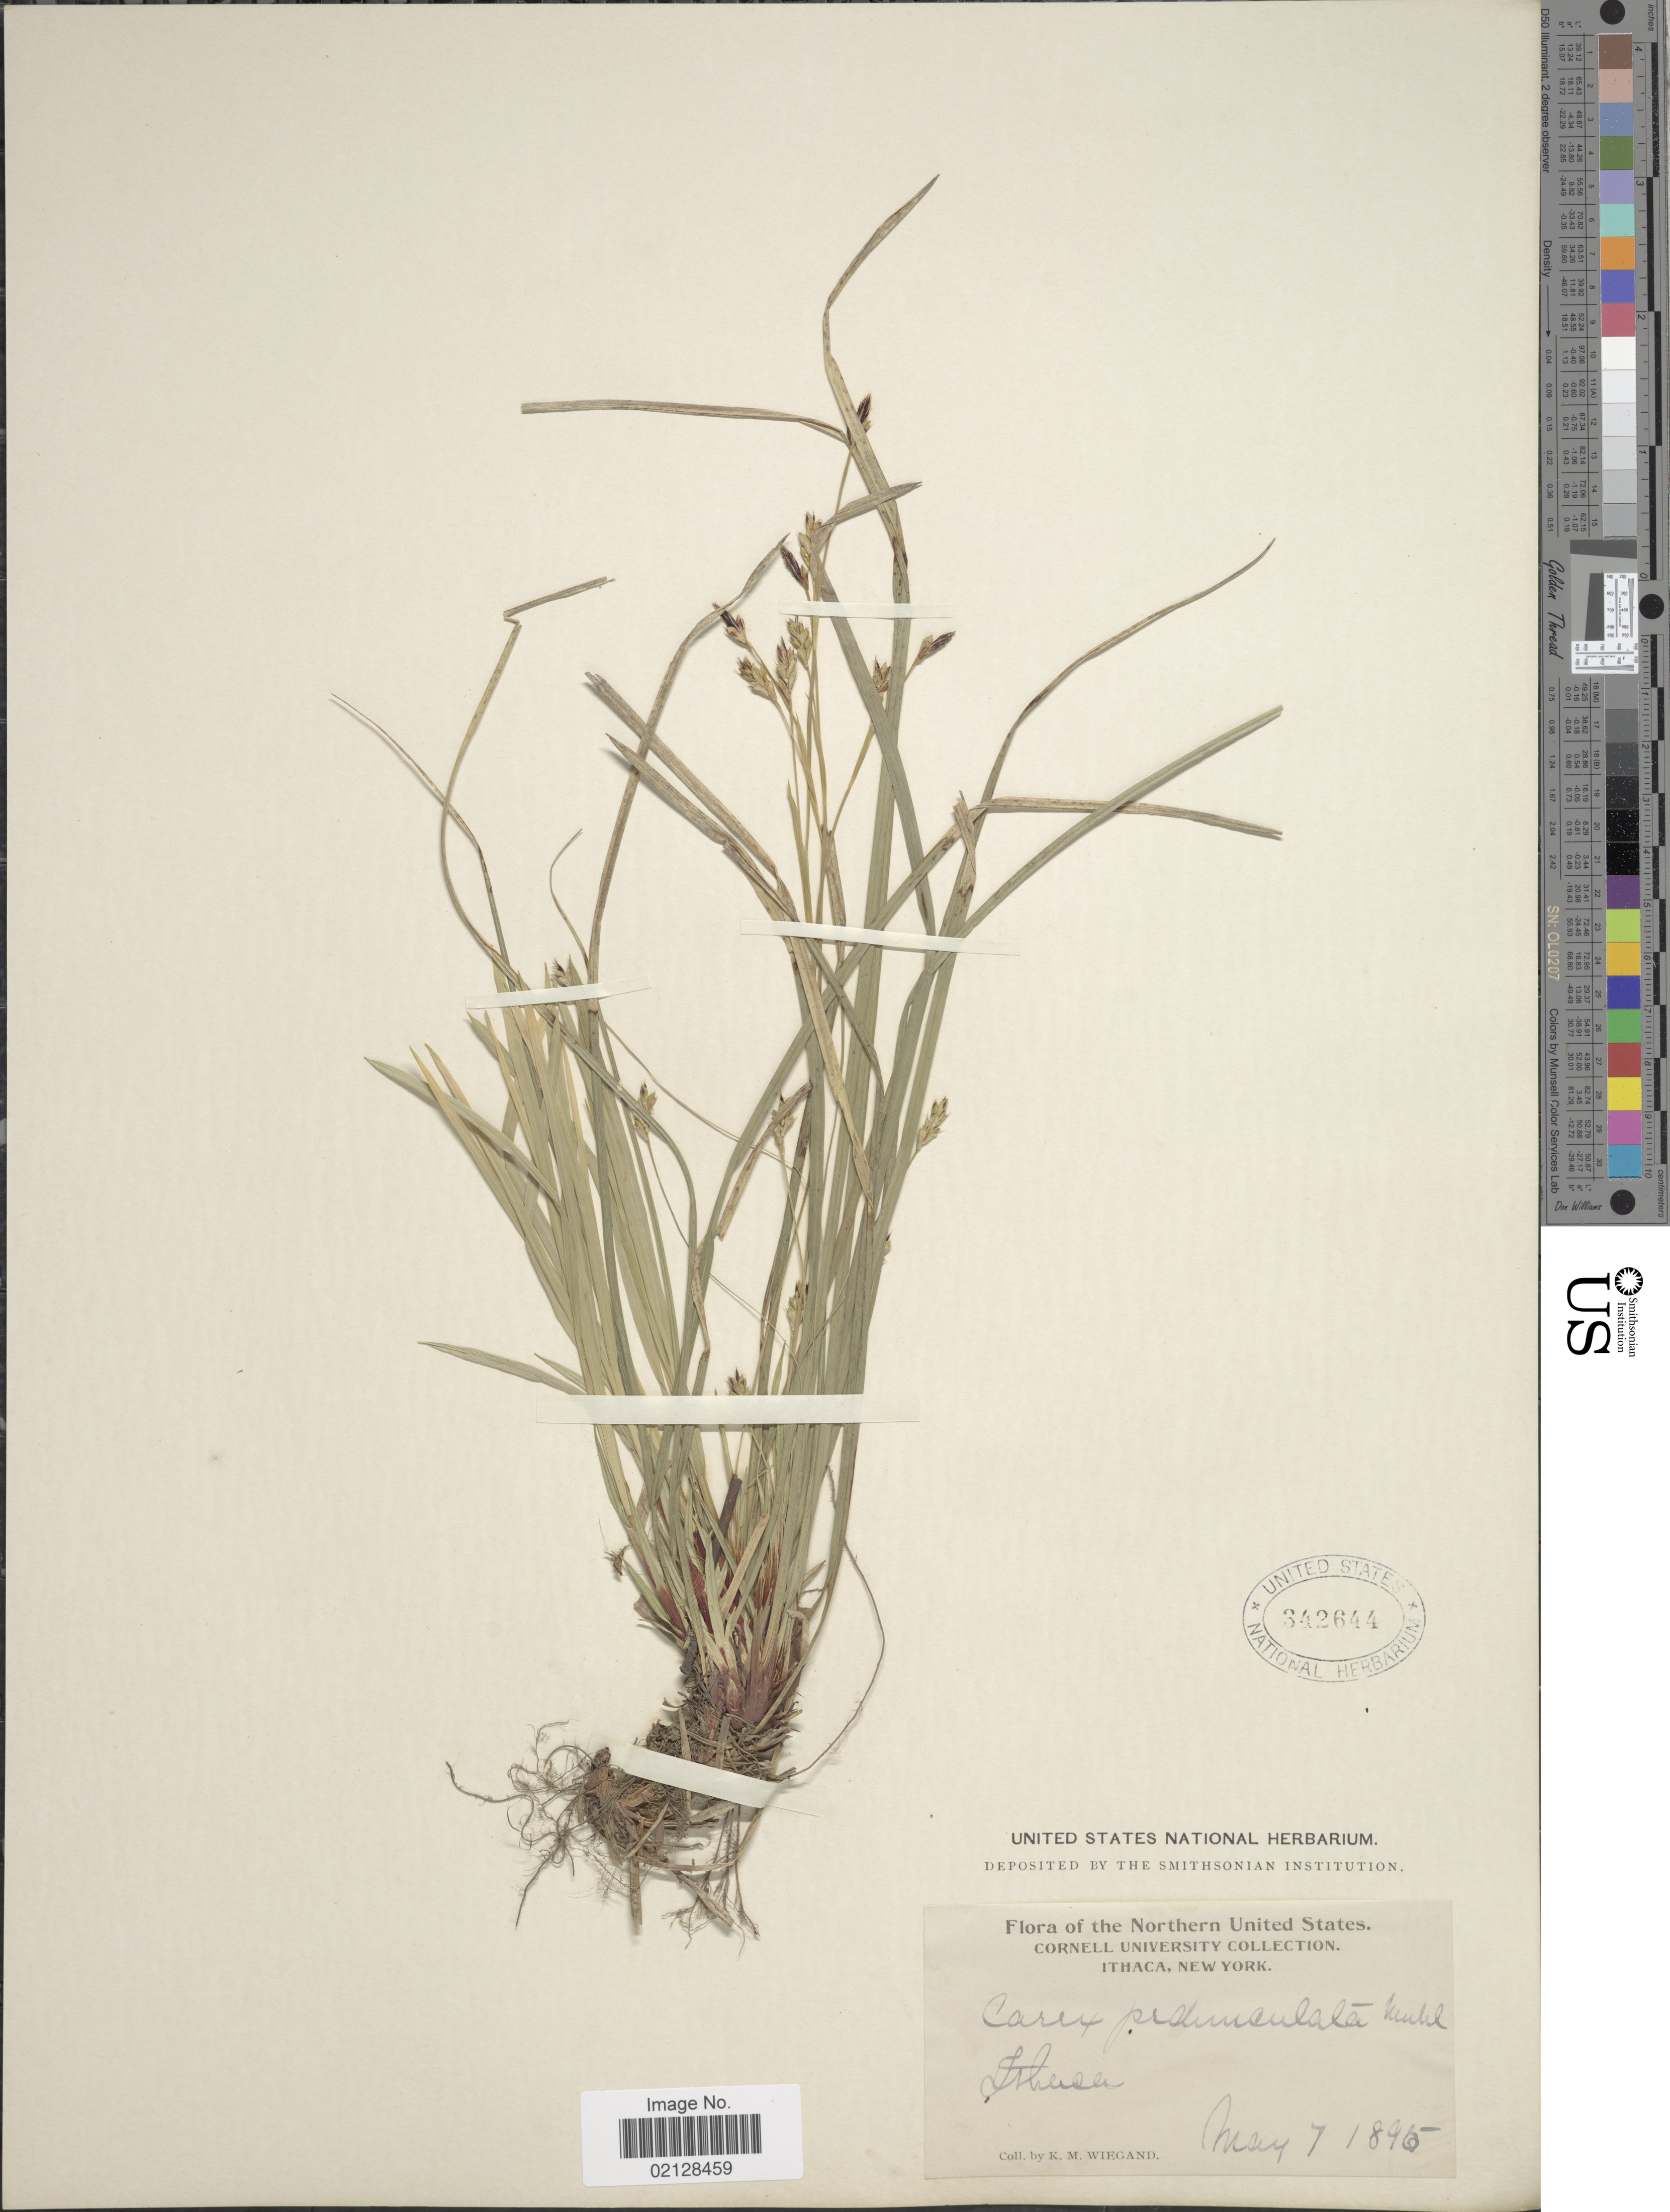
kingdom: Plantae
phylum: Tracheophyta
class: Liliopsida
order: Poales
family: Cyperaceae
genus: Carex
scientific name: Carex pedunculata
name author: Muhl. ex Willd.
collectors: K. M. Wiegand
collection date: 1895-05-07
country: United States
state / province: New York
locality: Northern United States, Ithaca, New York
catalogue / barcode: US 342644